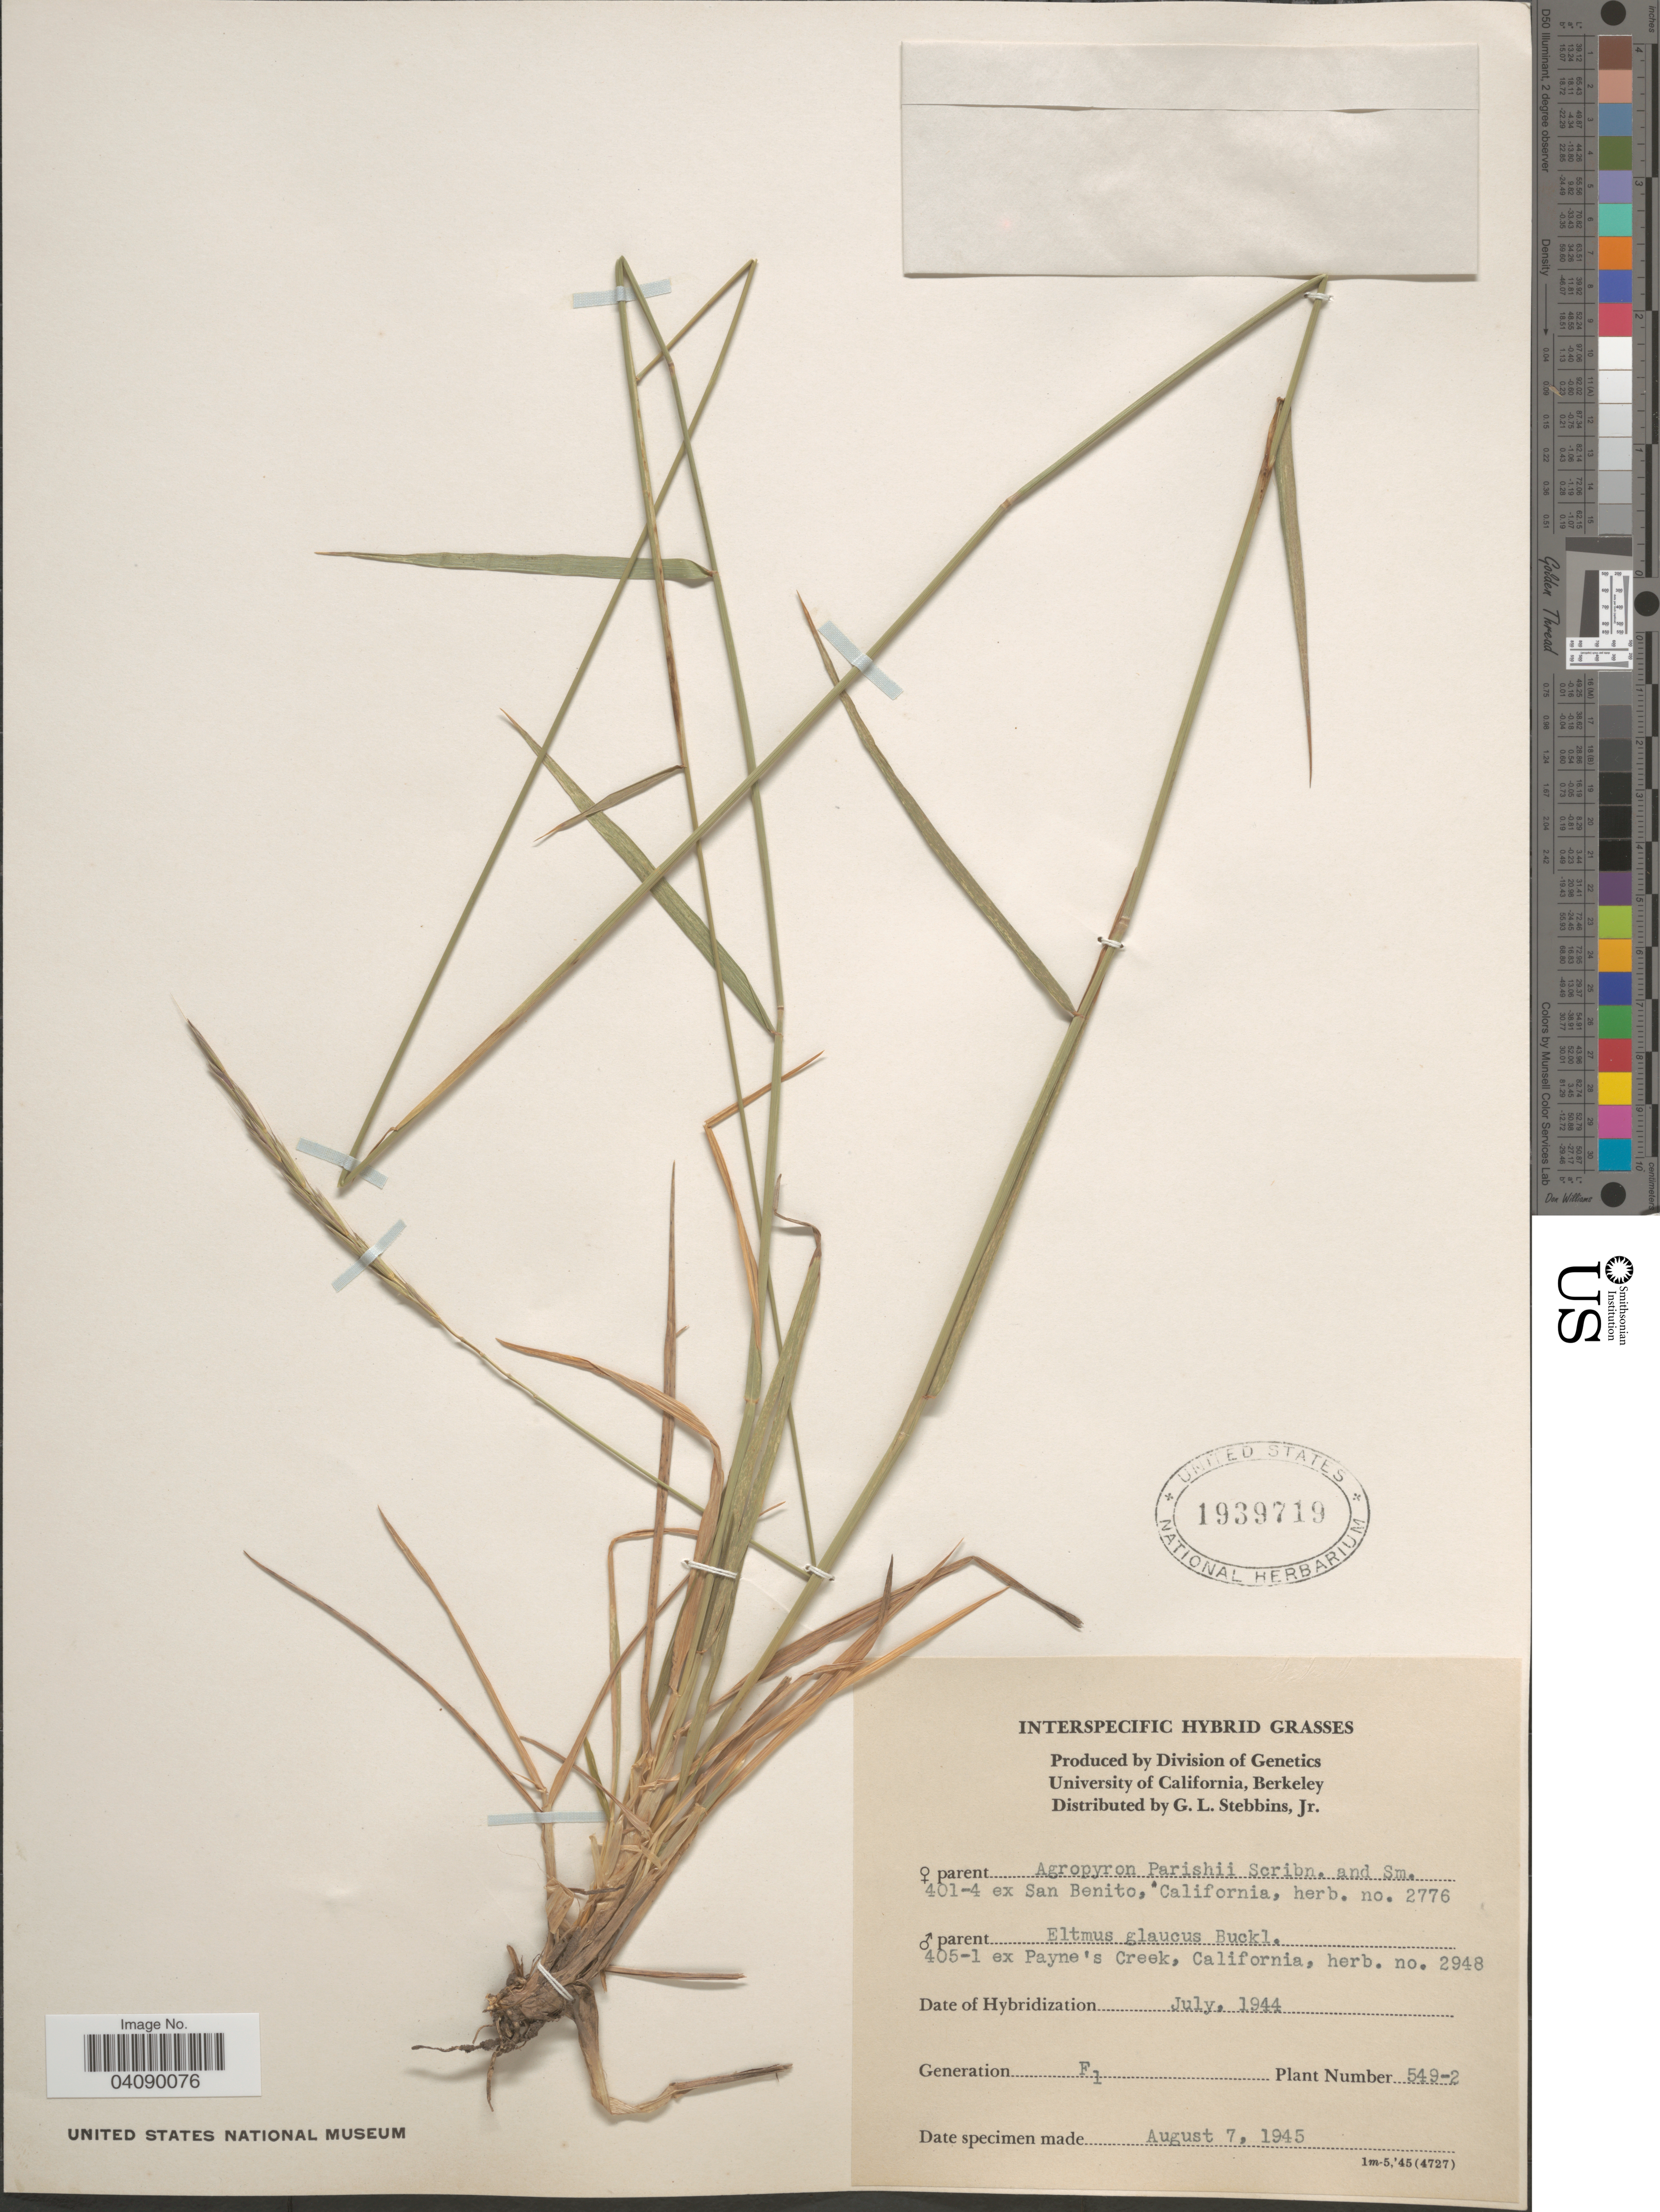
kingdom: Plantae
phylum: Tracheophyta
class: Liliopsida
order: Poales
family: Poaceae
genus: Agroelymus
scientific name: x Agroelymus sp.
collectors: G. L. Stebbins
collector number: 549-2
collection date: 1945-08-07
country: United States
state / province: California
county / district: Alameda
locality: University of California, Berkeley.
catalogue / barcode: US 1939719